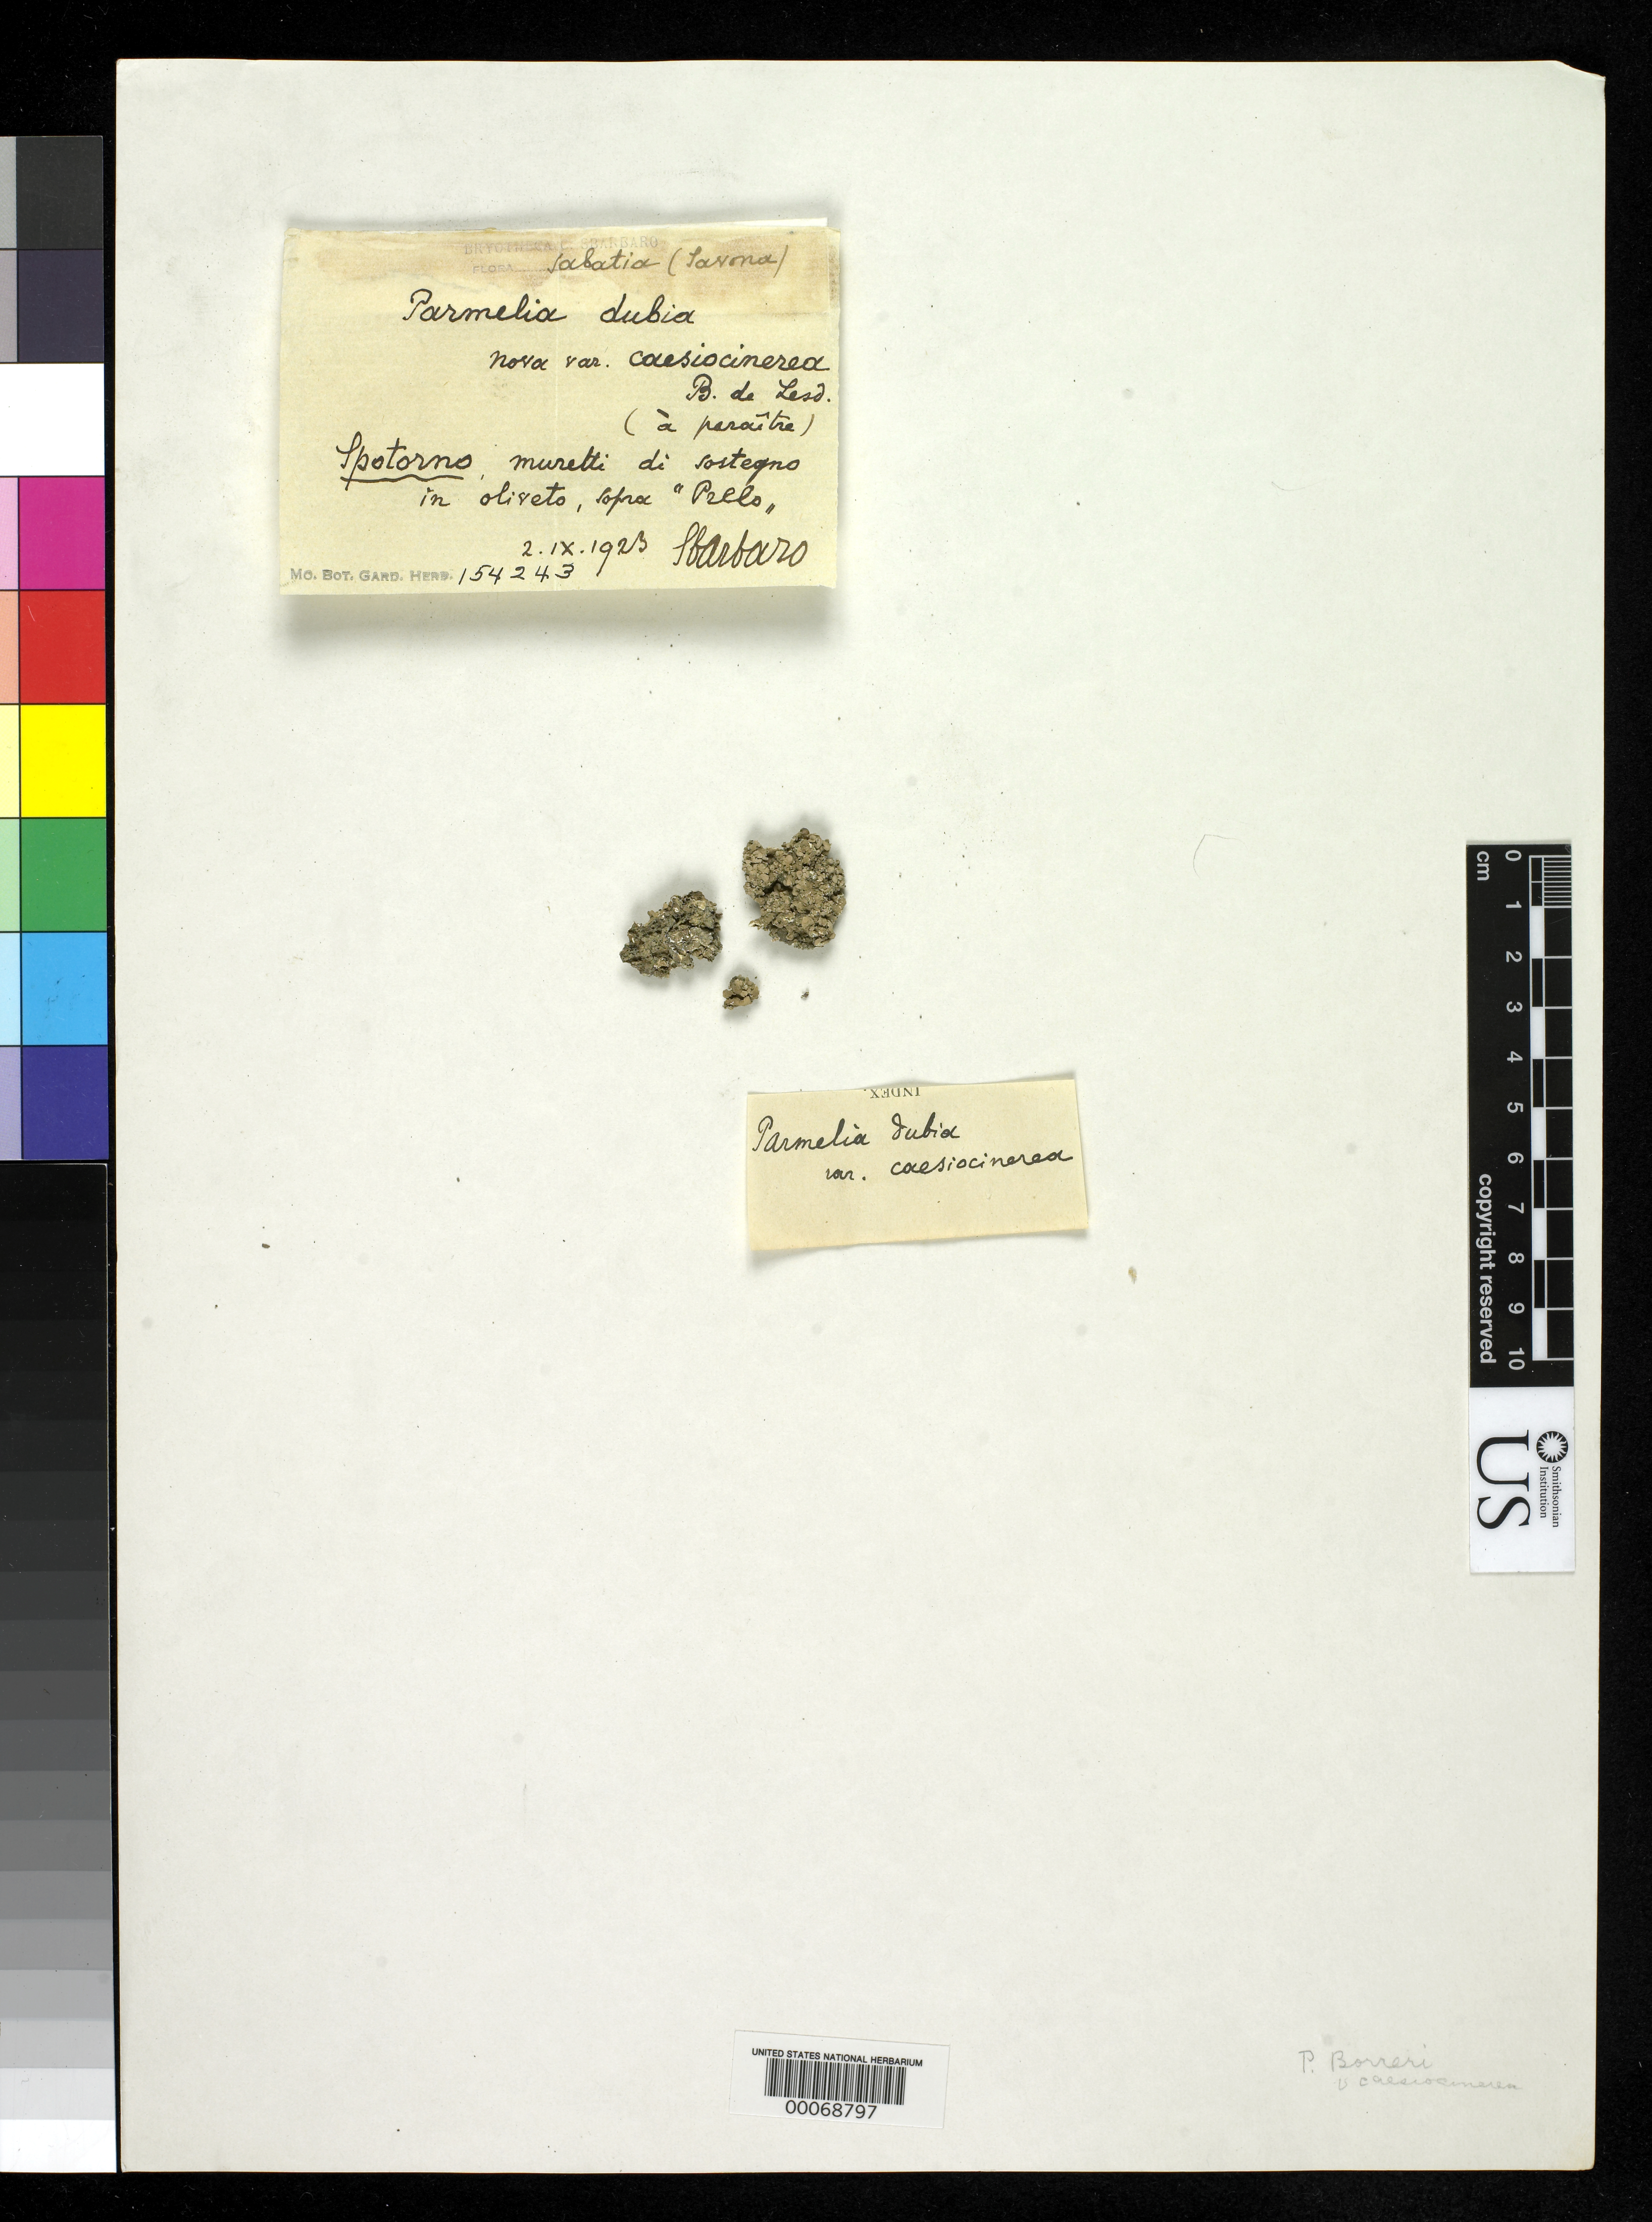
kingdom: Fungi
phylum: Ascomycota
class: Lecanoromycetes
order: Lecanorales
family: Parmeliaceae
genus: Parmelia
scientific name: Parmelia dubia var. caesiocinerea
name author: B. de Lesd.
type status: Isotype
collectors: C. Sbarbaro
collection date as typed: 02 Sep 1923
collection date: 1923-09-02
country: Italy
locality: Sabatia.